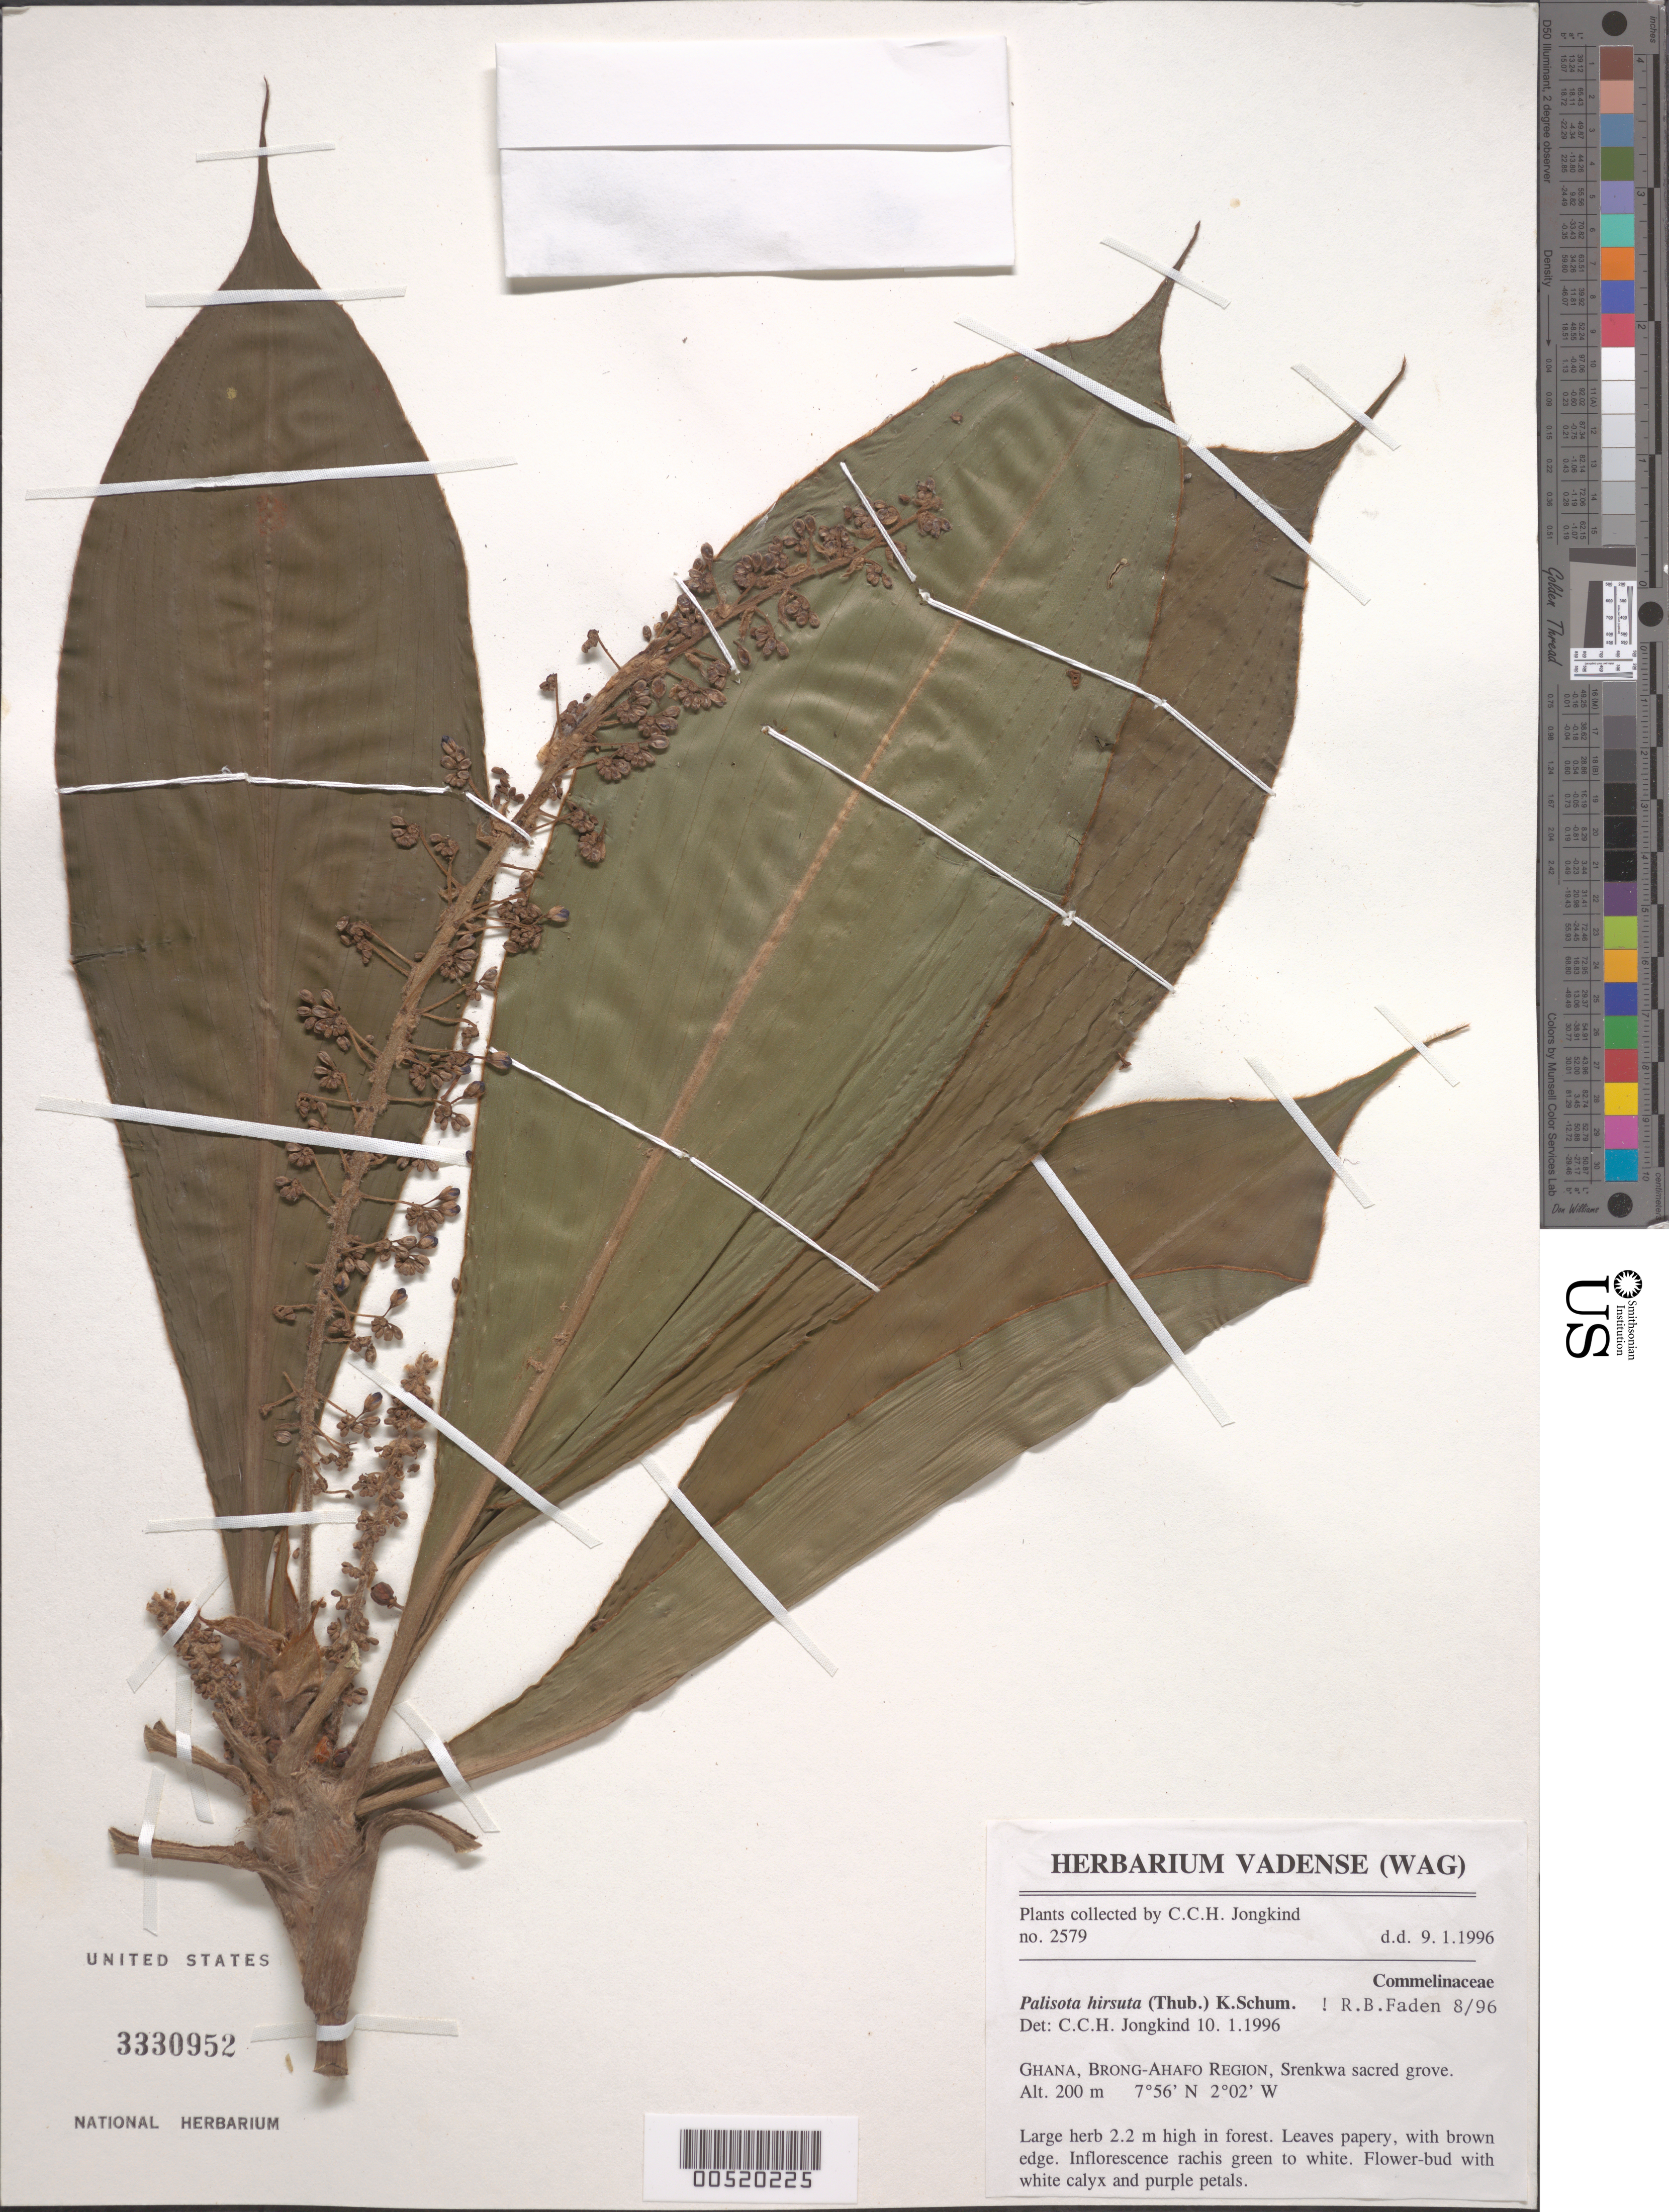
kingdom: Plantae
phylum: Tracheophyta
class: Liliopsida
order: Commelinales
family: Commelinaceae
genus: Palisota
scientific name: Palisota hirsuta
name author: (Thunb.) K. Schum.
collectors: C. C. Jongkind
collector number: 2579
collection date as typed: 09 Jan 1996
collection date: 1996-01-09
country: Ghana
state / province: Brong-ahafo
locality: Srenkwa sacred grove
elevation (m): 200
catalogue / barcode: US 3330952